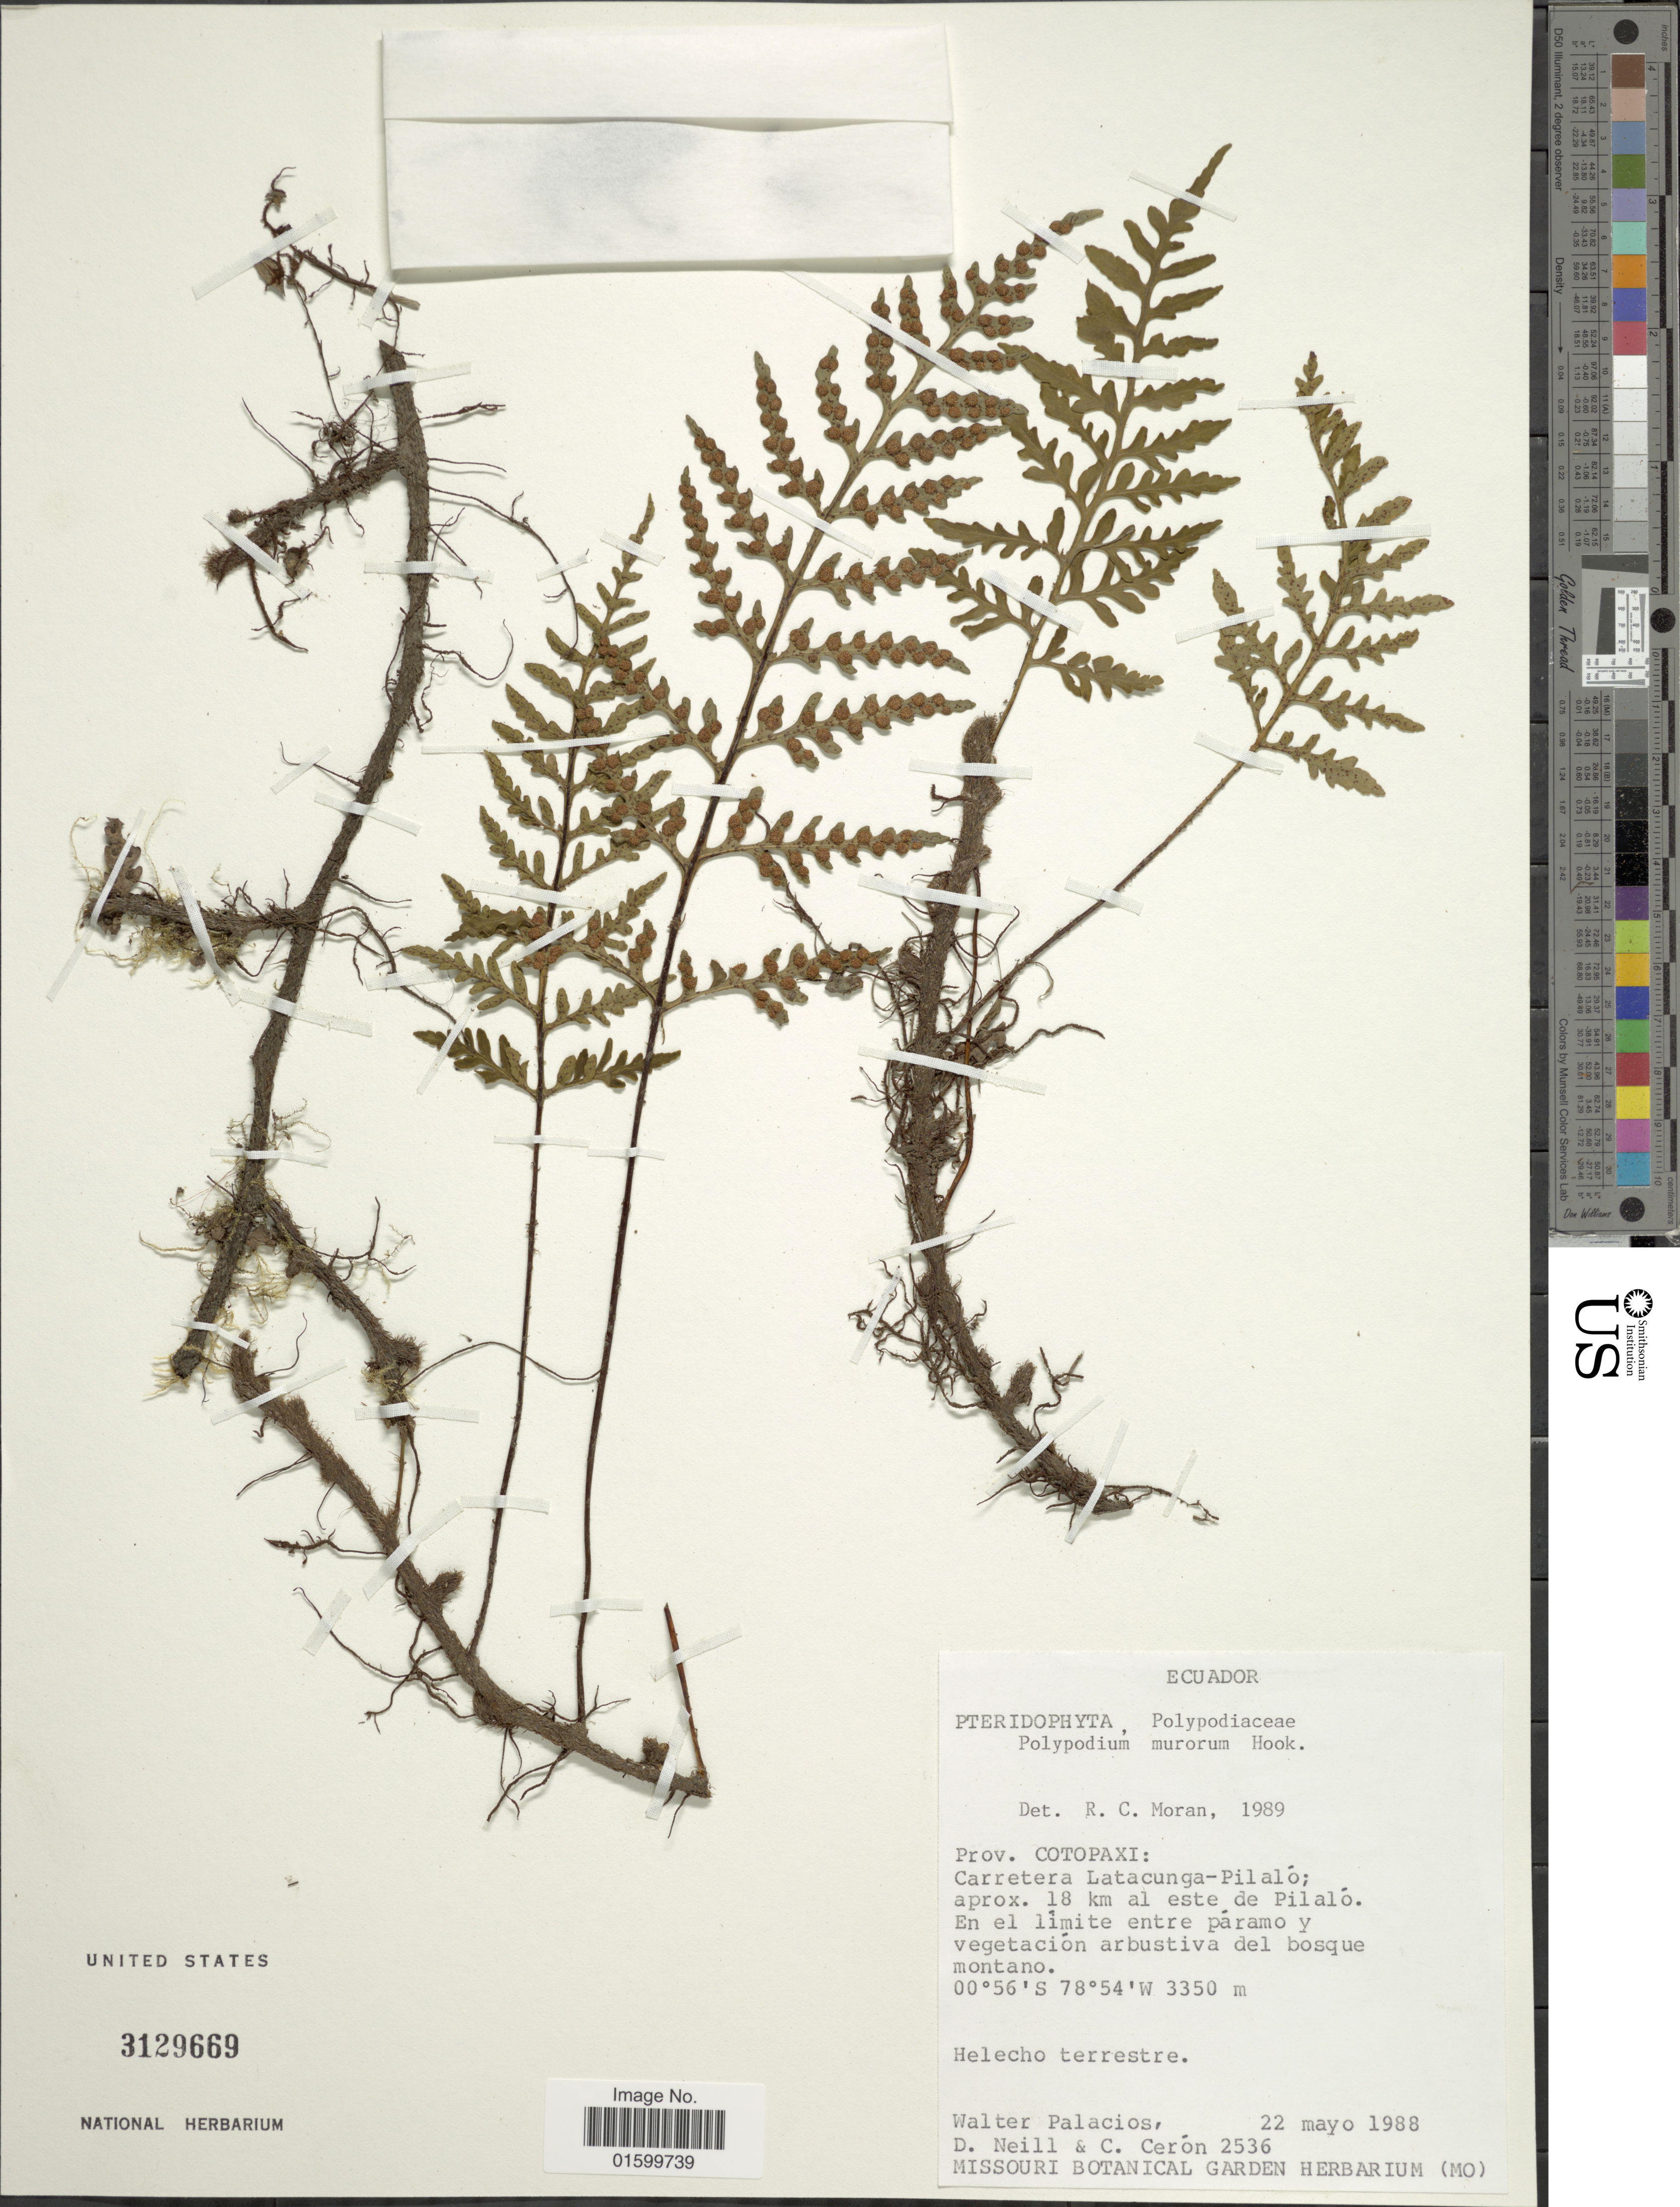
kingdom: Plantae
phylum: Tracheophyta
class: Polypodiopsida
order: Polypodiales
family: Polypodiaceae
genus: Pleopeltis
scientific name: Pleopeltis murorum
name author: (Hook.) A.R. Sm. & Tejero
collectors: W. Palacios, D. Neill & C. E. Cerón M.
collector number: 2536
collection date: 1988-05-22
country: Ecuador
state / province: Cotopaxi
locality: Prov. Cotopaxi, Carretera Latacunga-Pilalo, aprox 18 km al este de Pilalo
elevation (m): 3350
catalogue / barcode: US 3129669